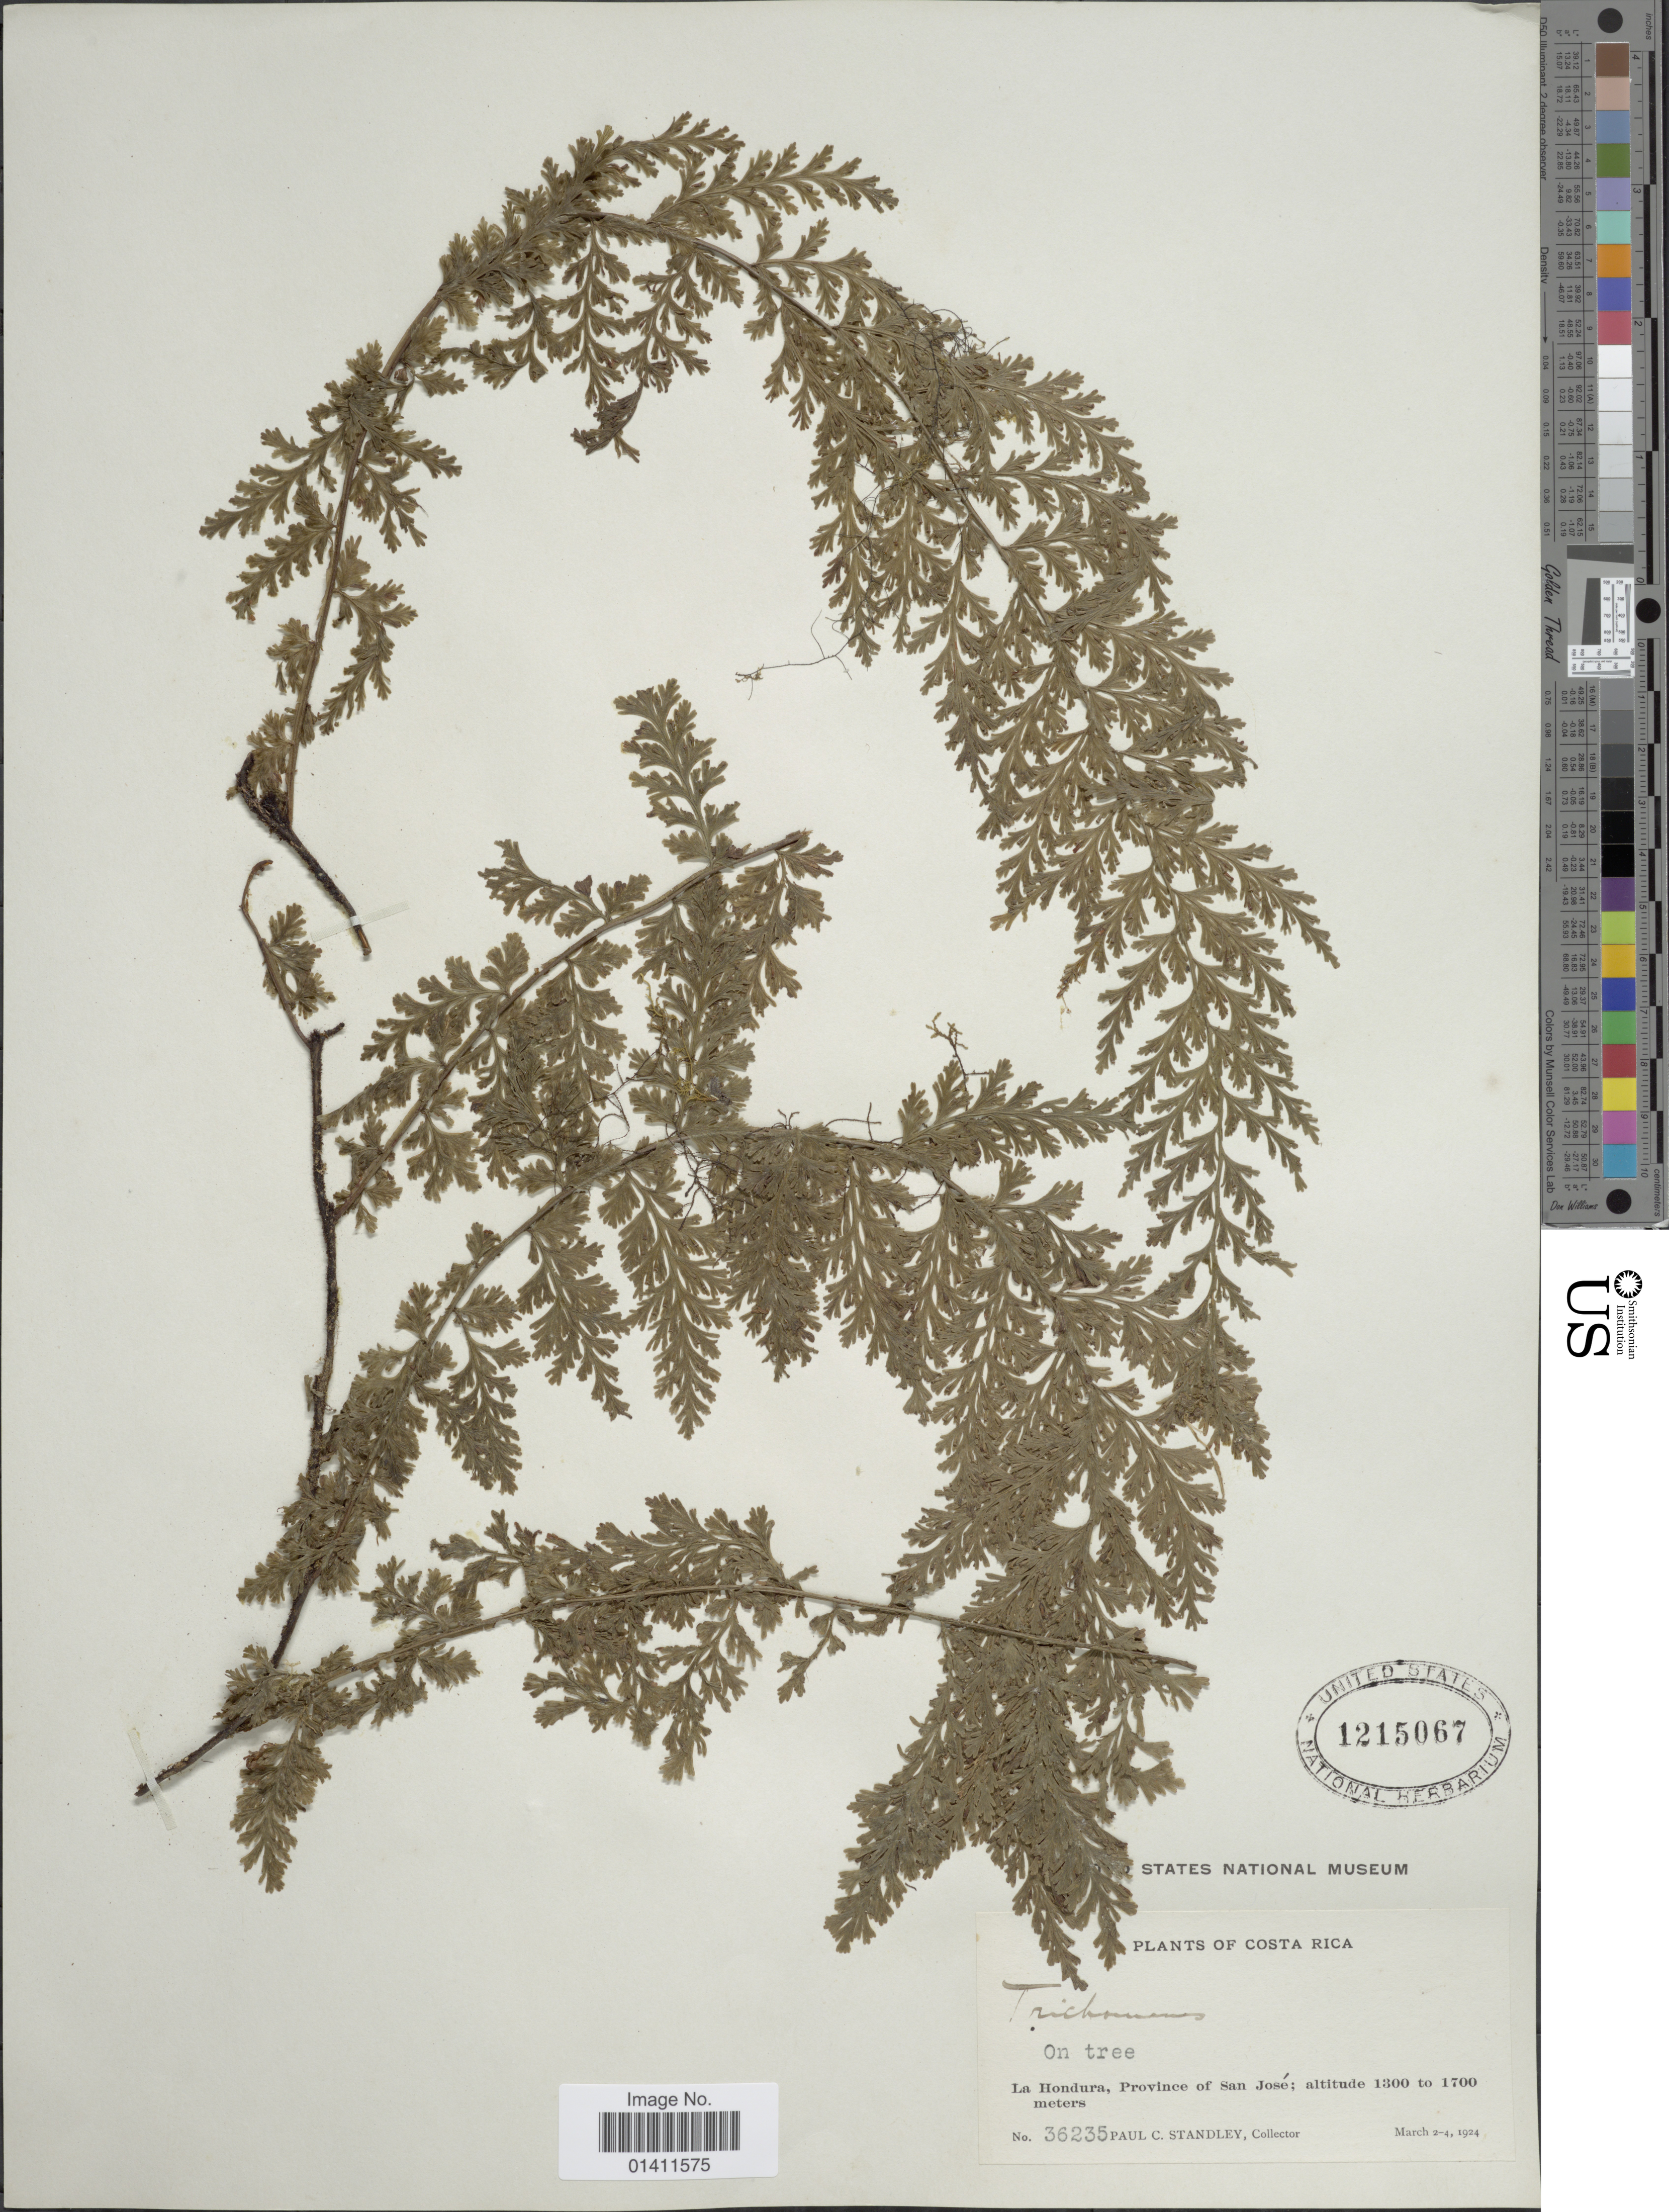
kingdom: Plantae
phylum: Tracheophyta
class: Polypodiopsida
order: Hymenophyllales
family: Hymenophyllaceae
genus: Vandenboschia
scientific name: Vandenboschia collariata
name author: (Bosch) Ebihara & K. Iwats.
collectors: P. C. Standley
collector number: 26235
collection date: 1924-03-02/1924-03-04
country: Costa Rica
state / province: San José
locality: La Hondura, Province of San Jose.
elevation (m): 1300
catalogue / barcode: US 1215067